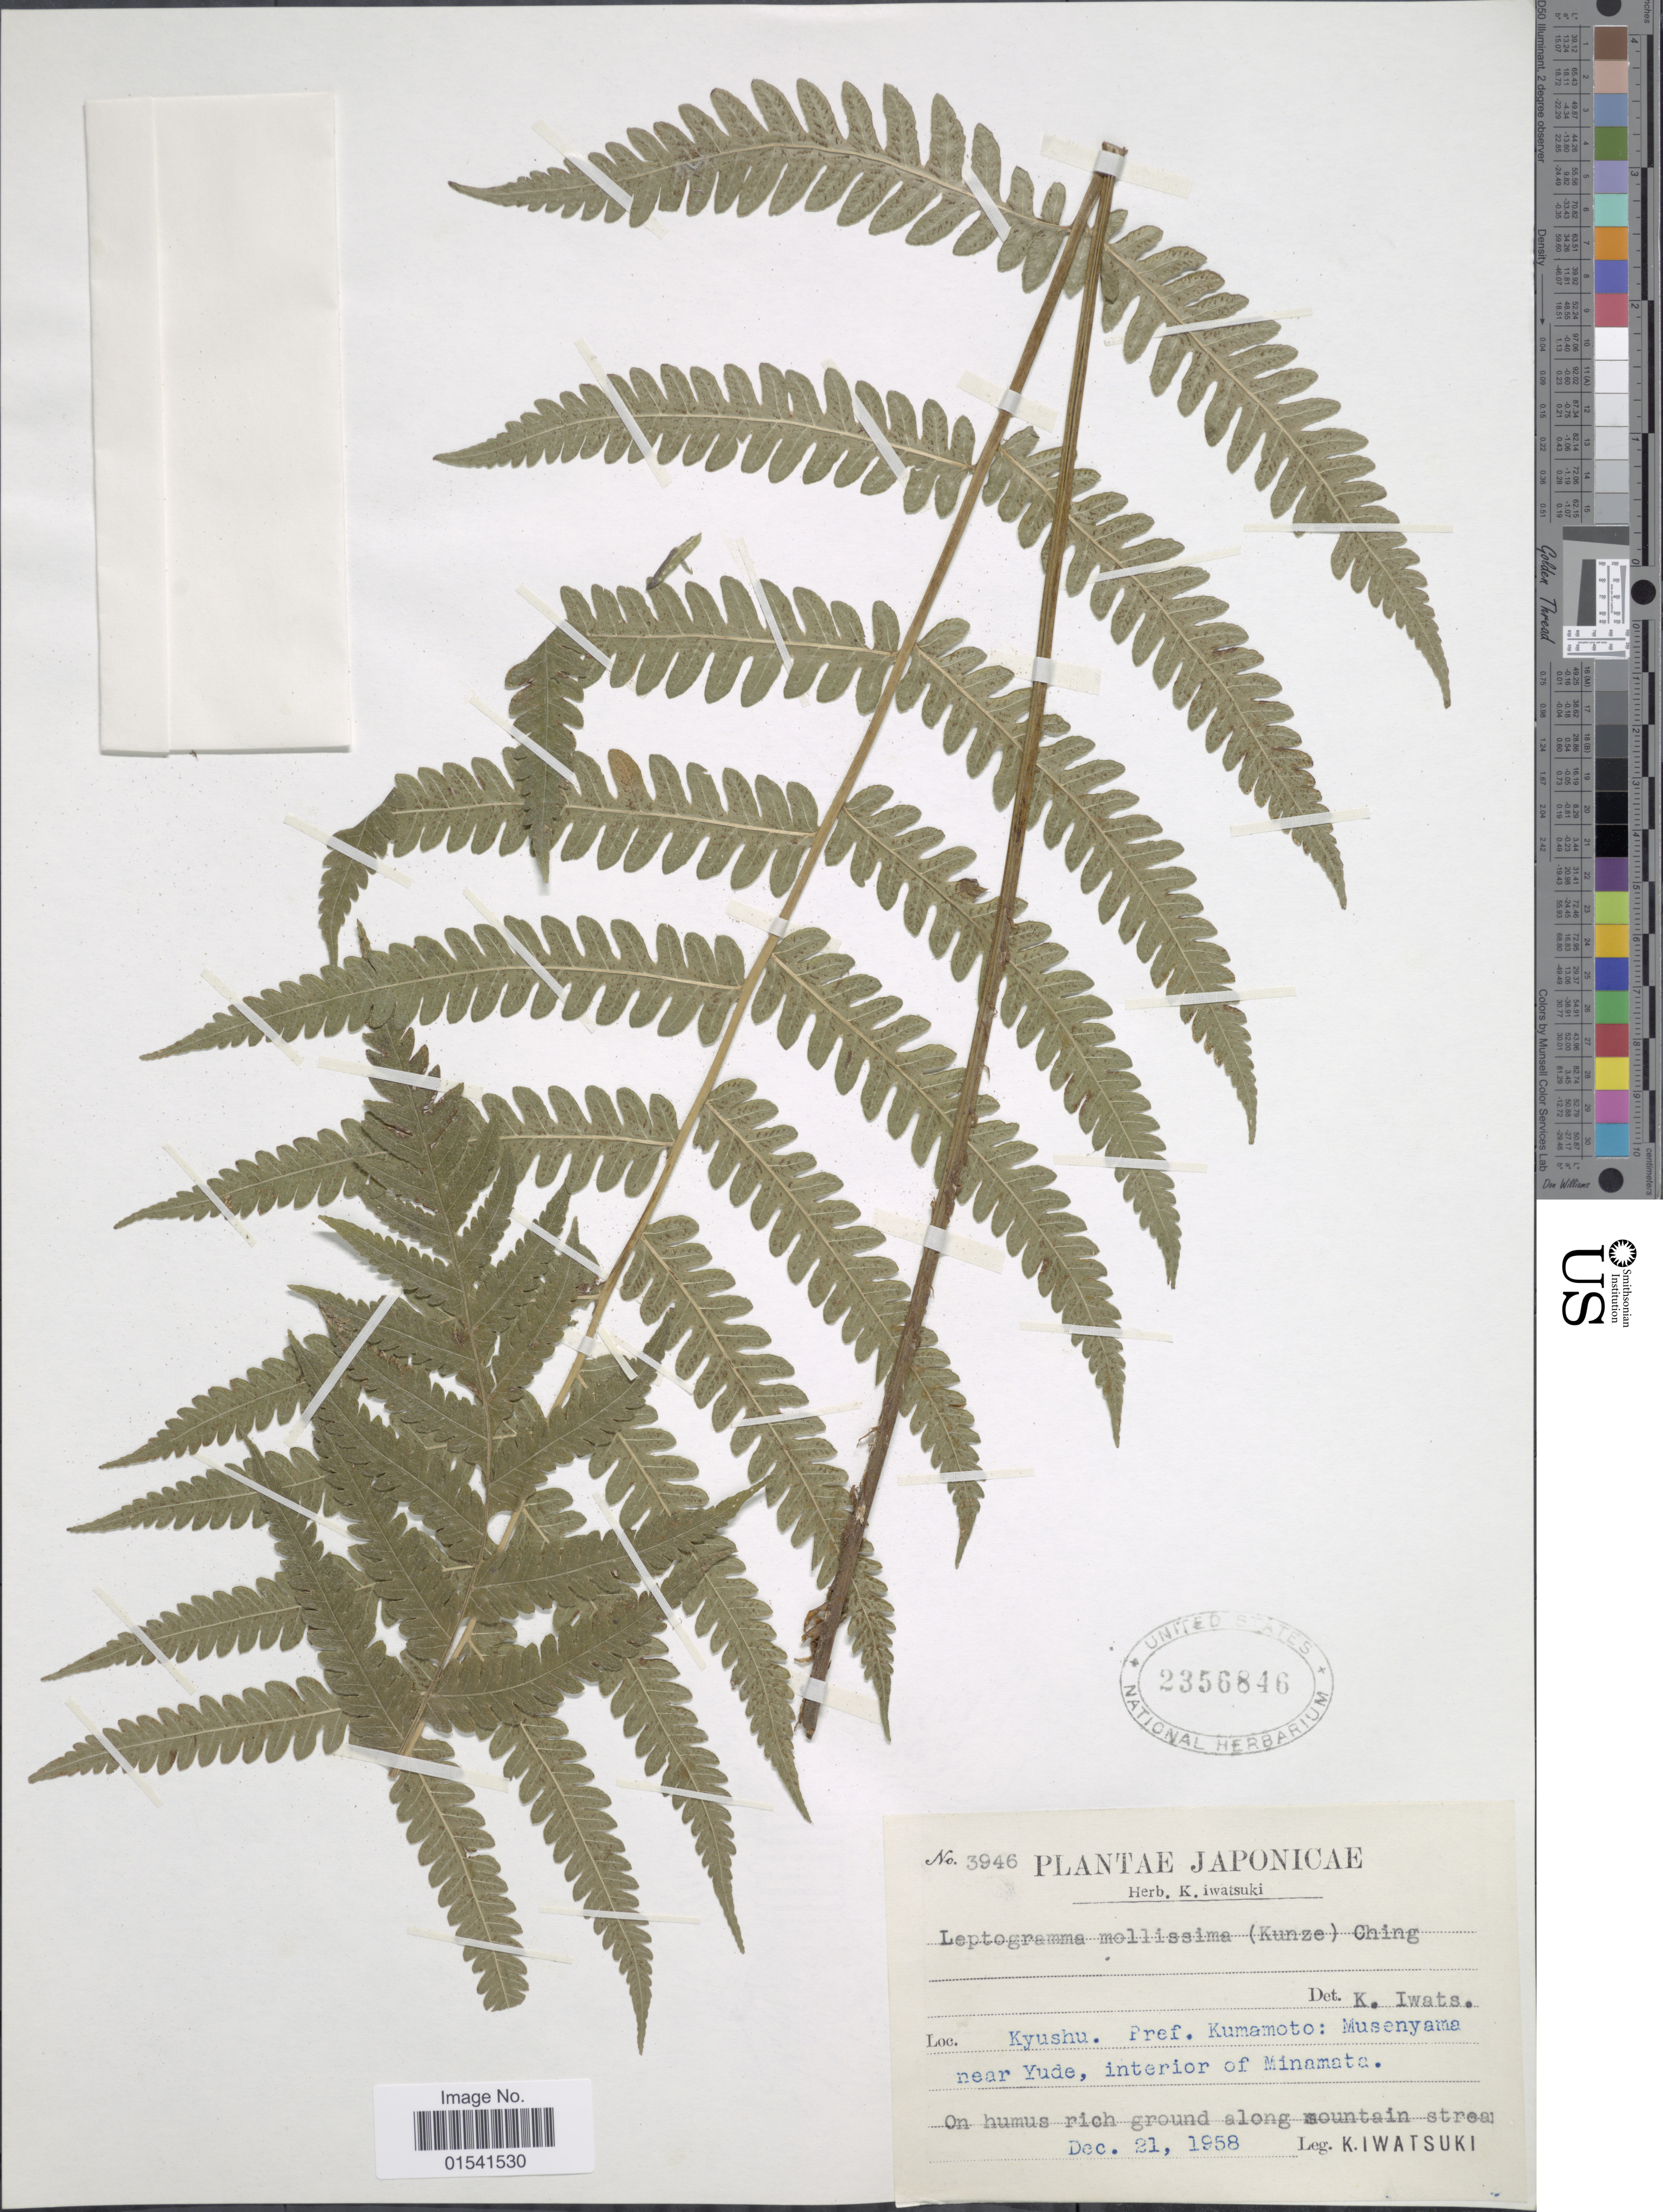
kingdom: Plantae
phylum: Tracheophyta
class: Polypodiopsida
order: Polypodiales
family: Thelypteridaceae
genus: Stegnogramma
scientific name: Stegnogramma mollissima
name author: (Fisch. ex Kunze) Fraser-Jenk.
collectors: K. Iwatsuki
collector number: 3946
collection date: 1958-12-21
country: Japan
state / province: Kumamoto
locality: Kyushu Pref Kumamoto: Musenyama near Yude, interior of Minamata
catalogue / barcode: US 2356846